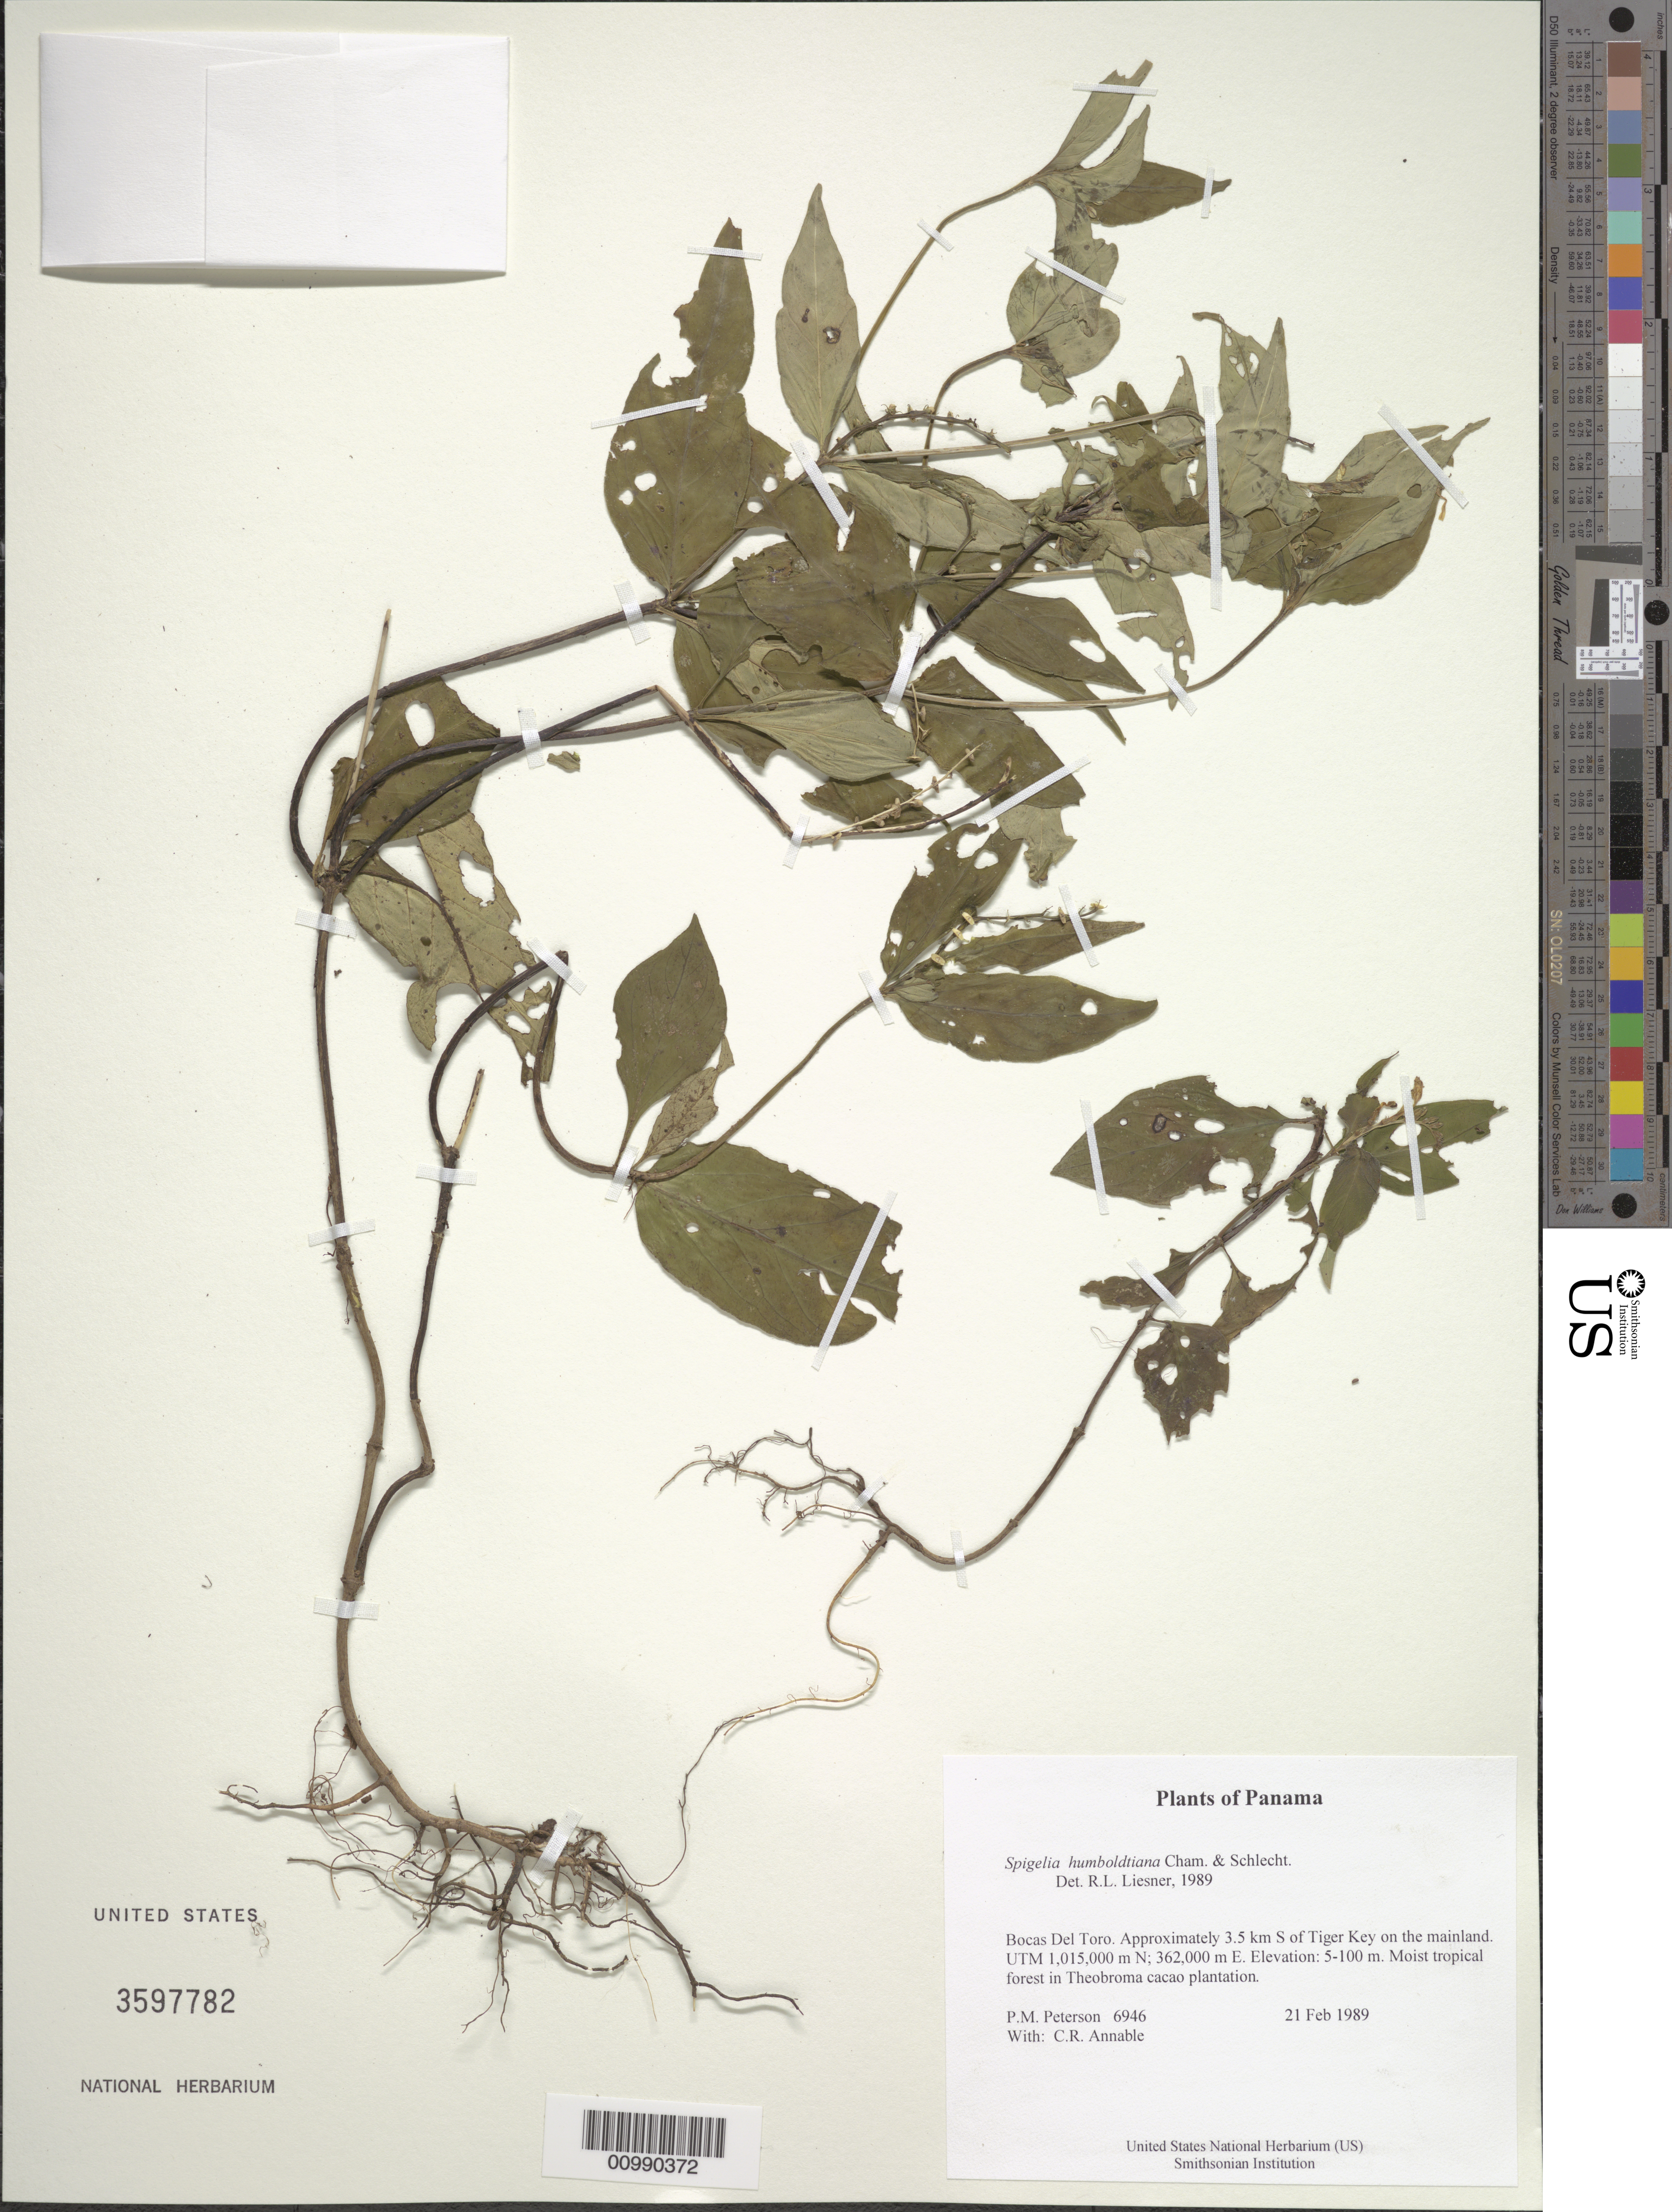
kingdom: Plantae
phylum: Tracheophyta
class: Magnoliopsida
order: Gentianales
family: Loganiaceae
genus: Spigelia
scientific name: Spigelia humboldtiana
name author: Cham. & Schltdl.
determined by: Liesner, R. L.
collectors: P. M. Peterson & C. R. Annable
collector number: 06946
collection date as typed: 21 Feb 1989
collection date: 1989-02-21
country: Panama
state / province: Bocas del Toro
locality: Approximately 3.5 km S of Tiger Key on the mainland. UTM 1,015,000 m N; 362,000 m E.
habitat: Moist tropical forest in Theobroma cacao plantation.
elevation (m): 5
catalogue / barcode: US 3597782